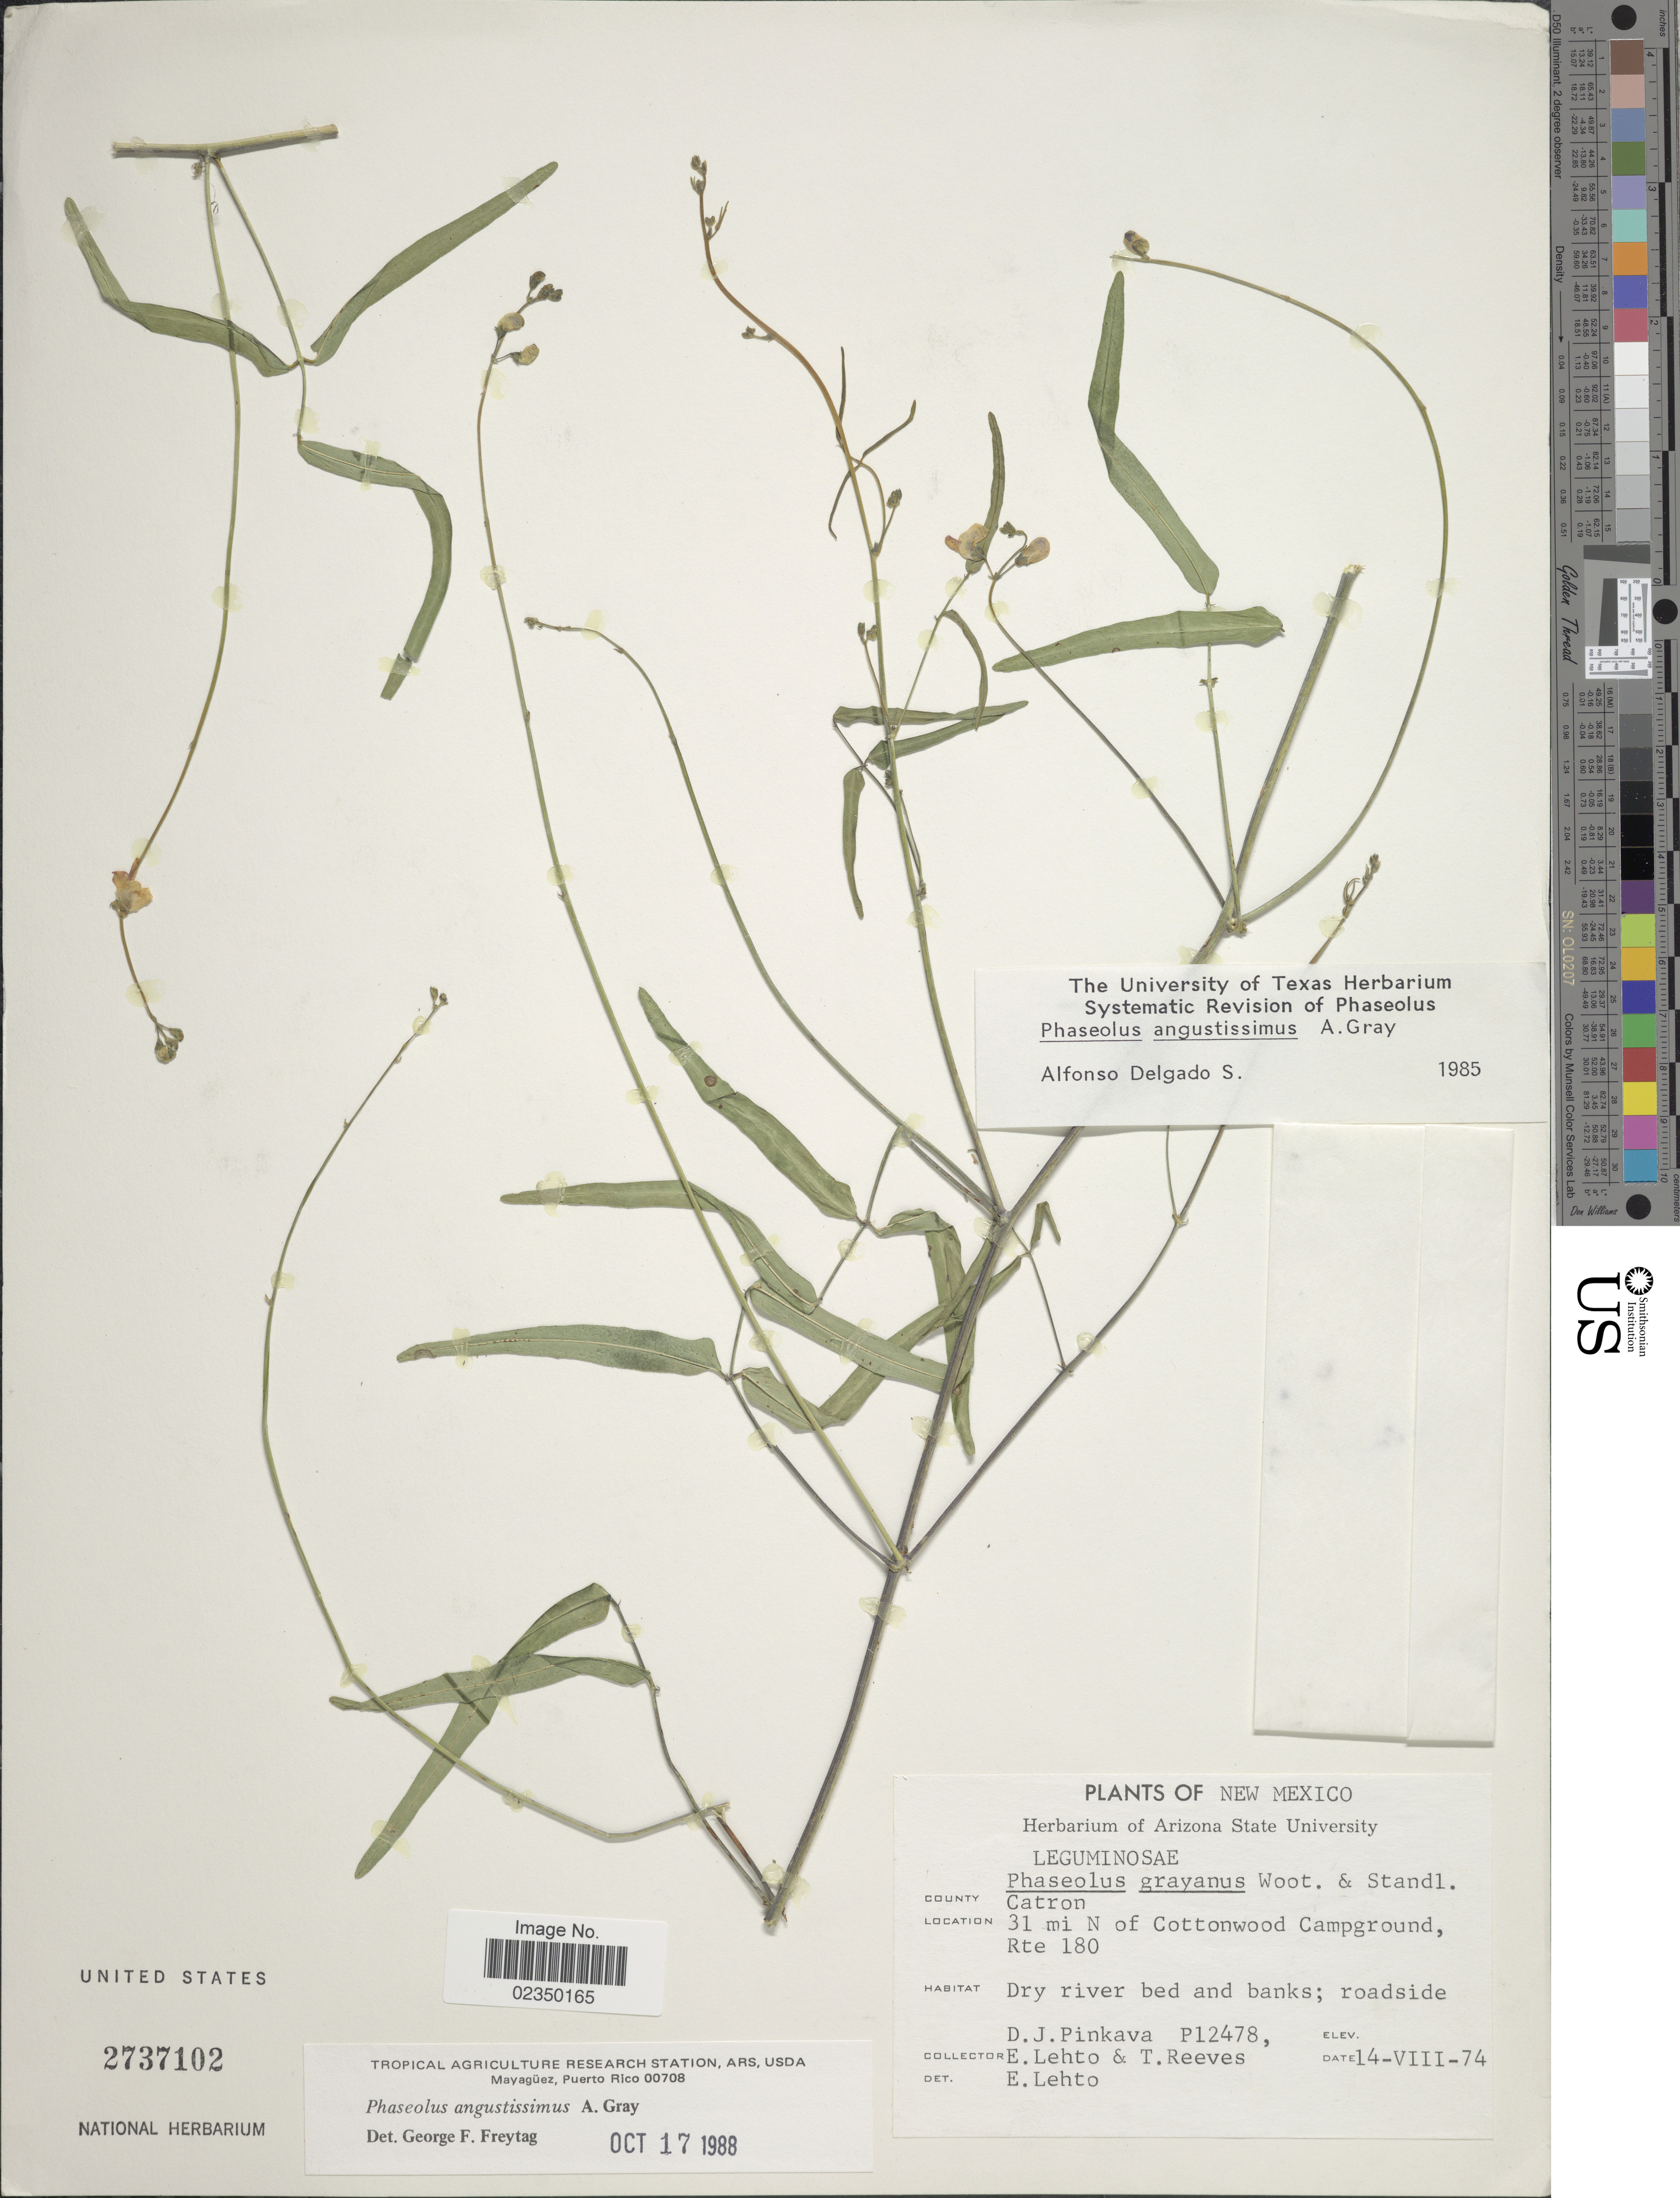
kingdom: Plantae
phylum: Tracheophyta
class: Magnoliopsida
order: Fabales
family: Fabaceae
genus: Phaseolus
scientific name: Phaseolus angustissimus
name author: A. Gray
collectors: D. J. Pinkava, E. Lehto & T. Reeves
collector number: P12478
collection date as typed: Transcribed d/m/y: 14/8/74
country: United States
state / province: New Mexico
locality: County Catron, 31 mi N of Cottonwood Campground, Rte 180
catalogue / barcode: US 2737102